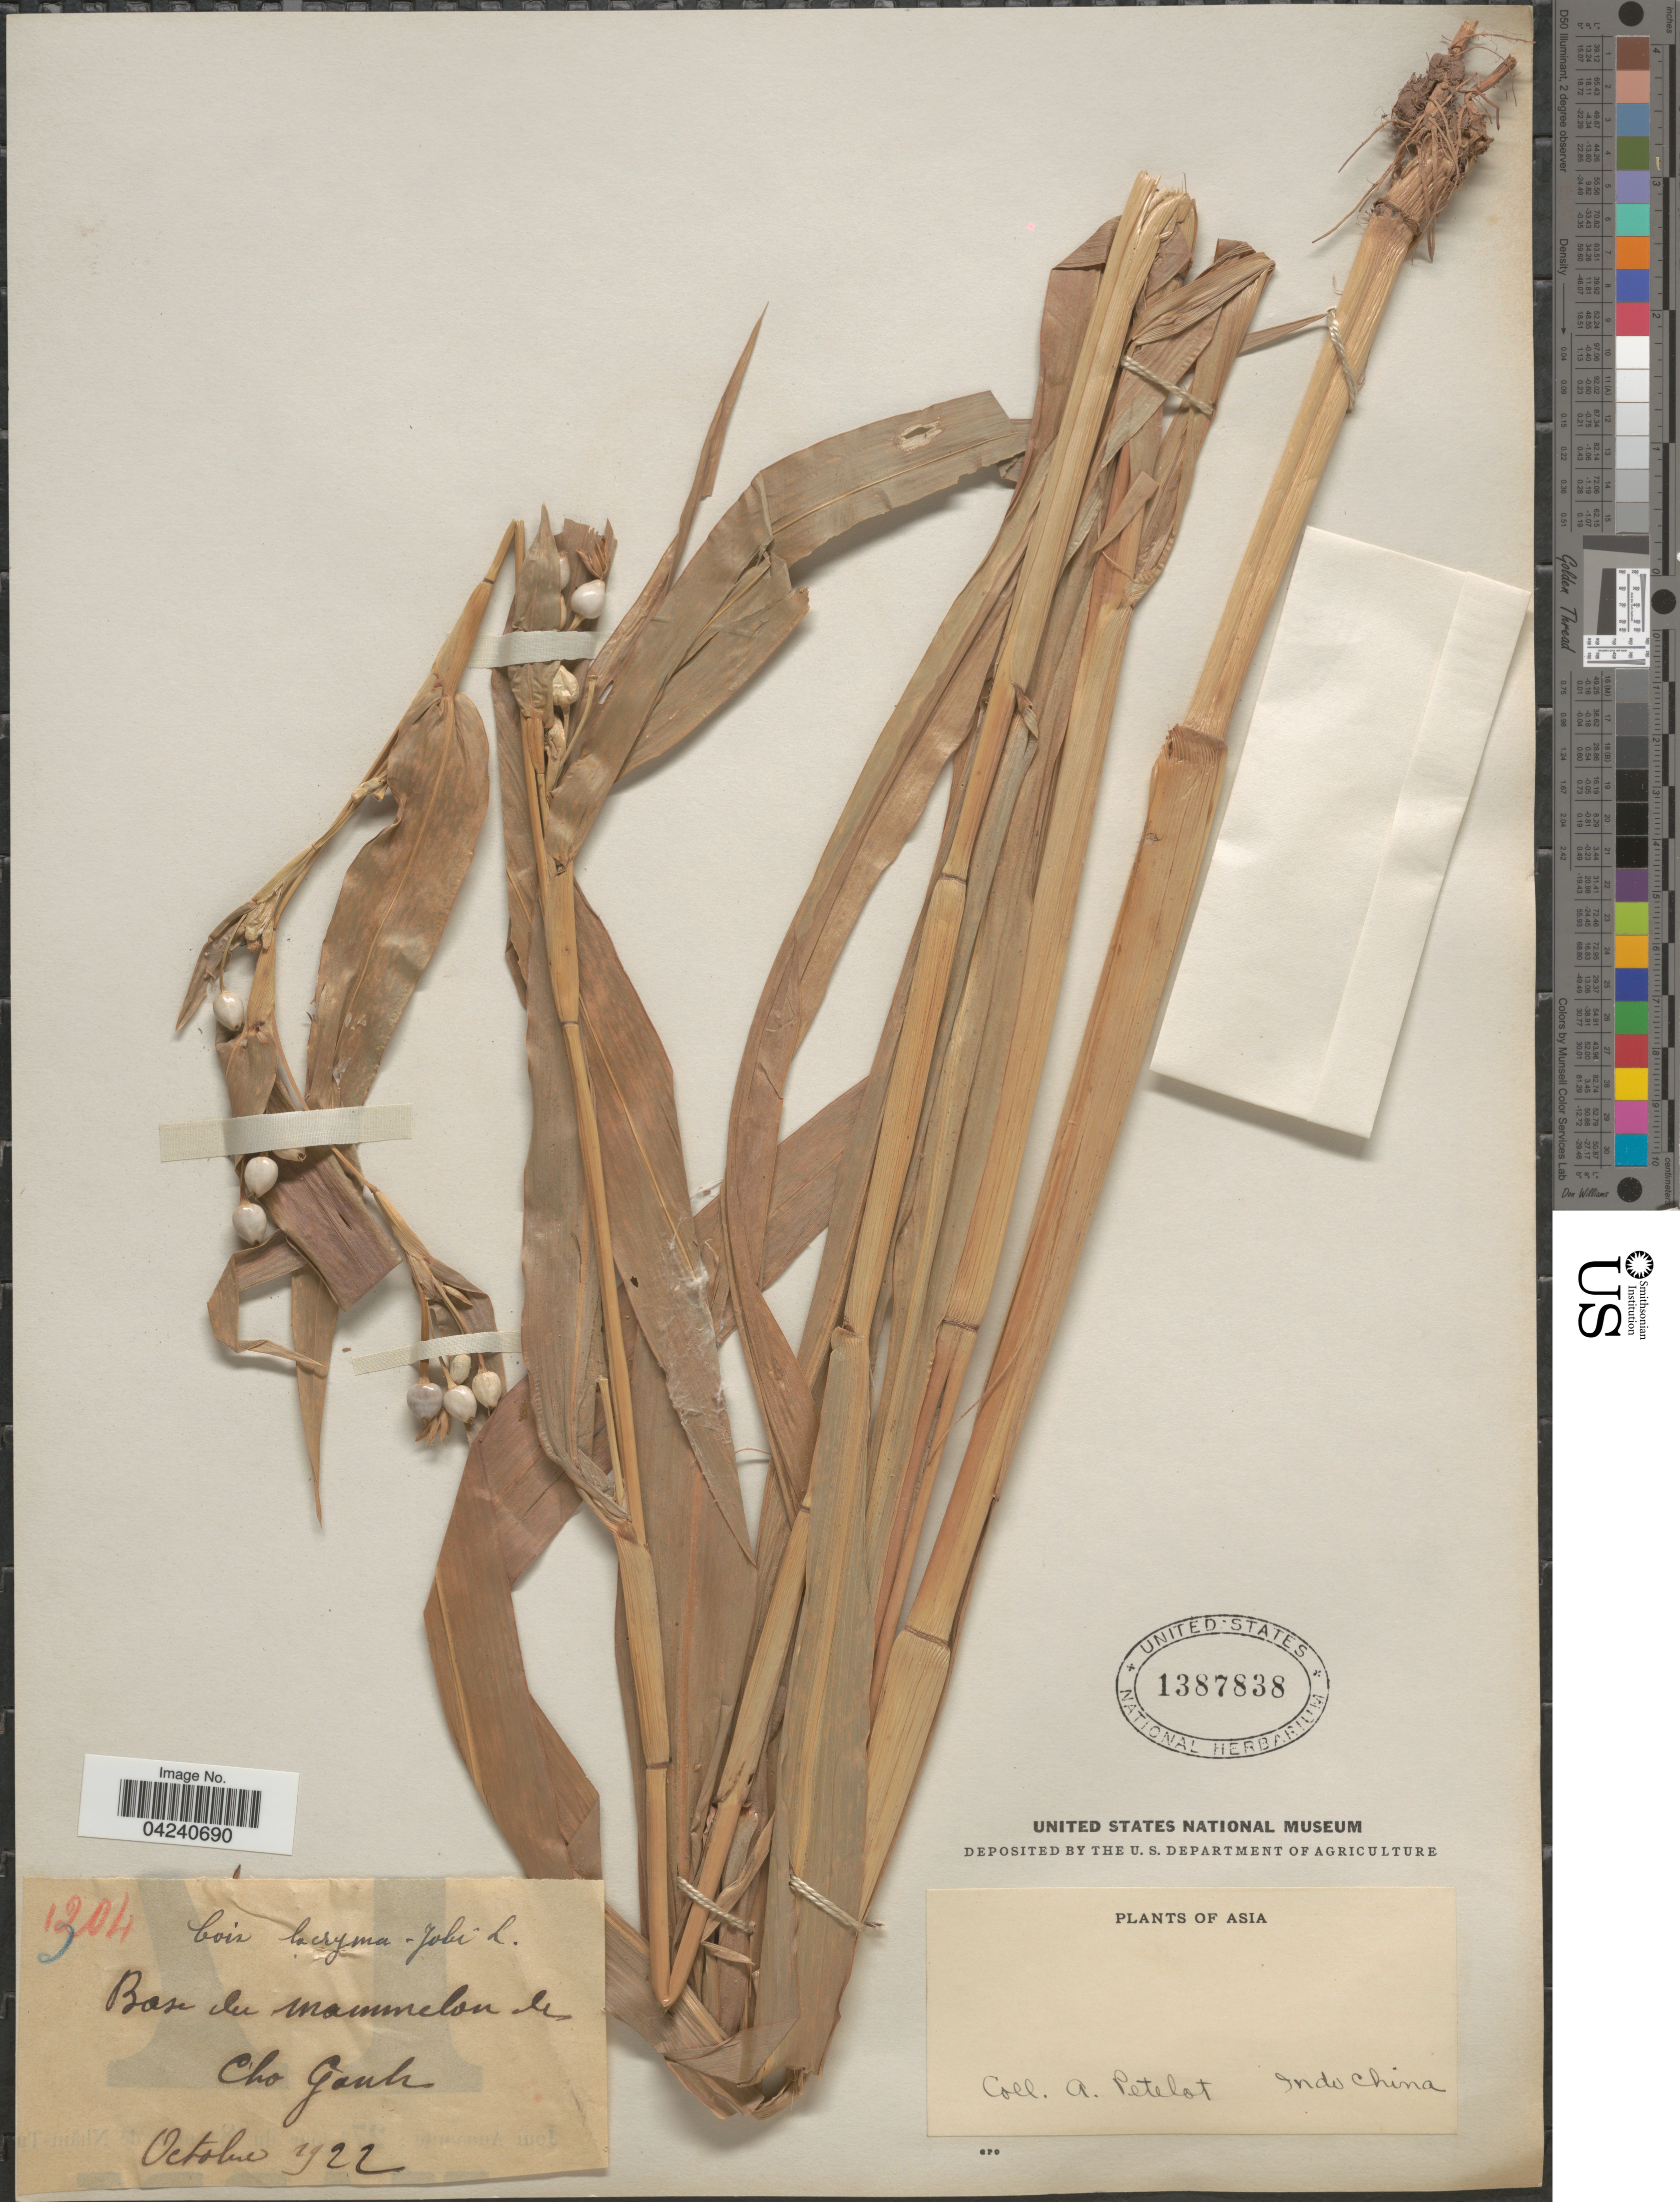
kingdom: Plantae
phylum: Tracheophyta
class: Liliopsida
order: Poales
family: Poaceae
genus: Coix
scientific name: Coix lacryma-jobi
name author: L.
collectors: A. Petelot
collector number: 1304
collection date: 1922-10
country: Vietnam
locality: Base du mammelon de Cho Ganh. Asia. Indo China.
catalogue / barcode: US 1387838